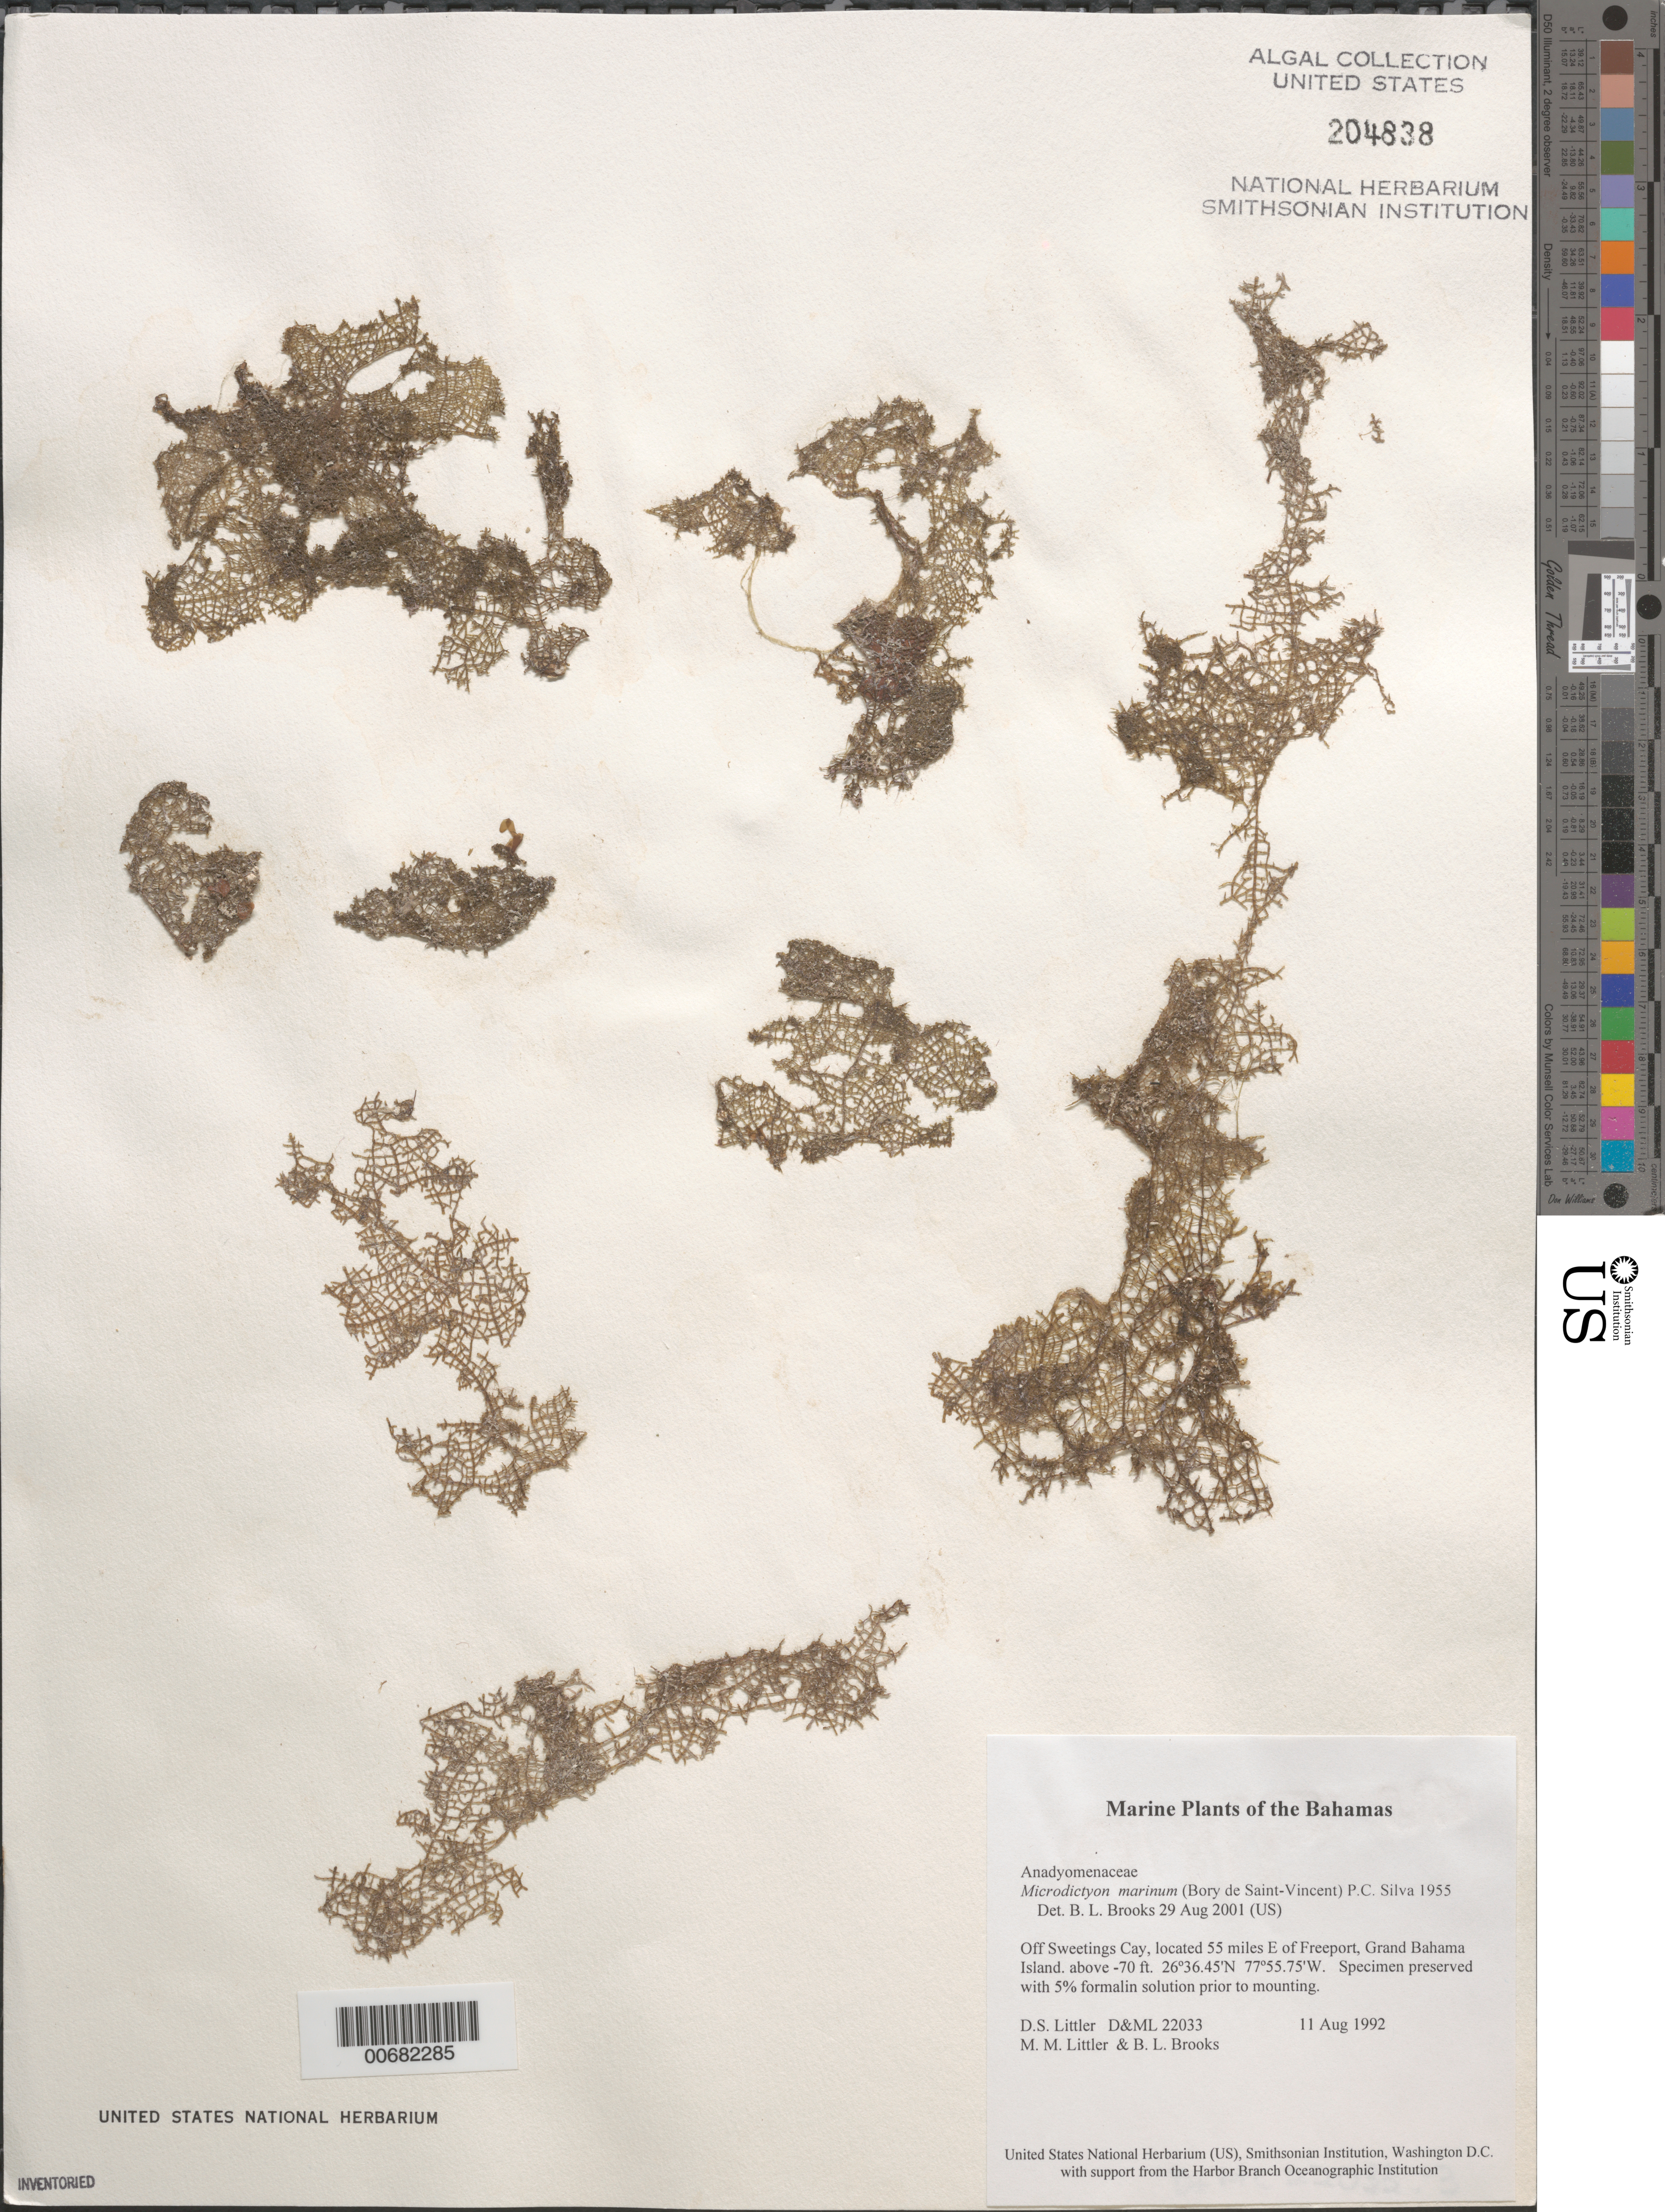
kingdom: Plantae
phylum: Chlorophyta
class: Ulvophyceae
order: Cladophorales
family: Anadyomenaceae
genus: Microdictyon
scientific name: Microdictyon marinum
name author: (Bory) P.C. Silva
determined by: Brooks, B. L., (BOT), Smithsonian Institution - National Museum of Natural History (UNITED STATES)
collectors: D. S. Littler, M. M. Littler & B. Brooks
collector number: D&ML 22033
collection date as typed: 11 Aug 1992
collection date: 1992-08-11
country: Bahamas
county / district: Grand Bahama District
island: Sweetings Cay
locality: Off Sweetings Cay, 55 miles east of Freeport, Grand Bahama Island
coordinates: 26 36.45' N, 77 55.75' W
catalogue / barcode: US 204838